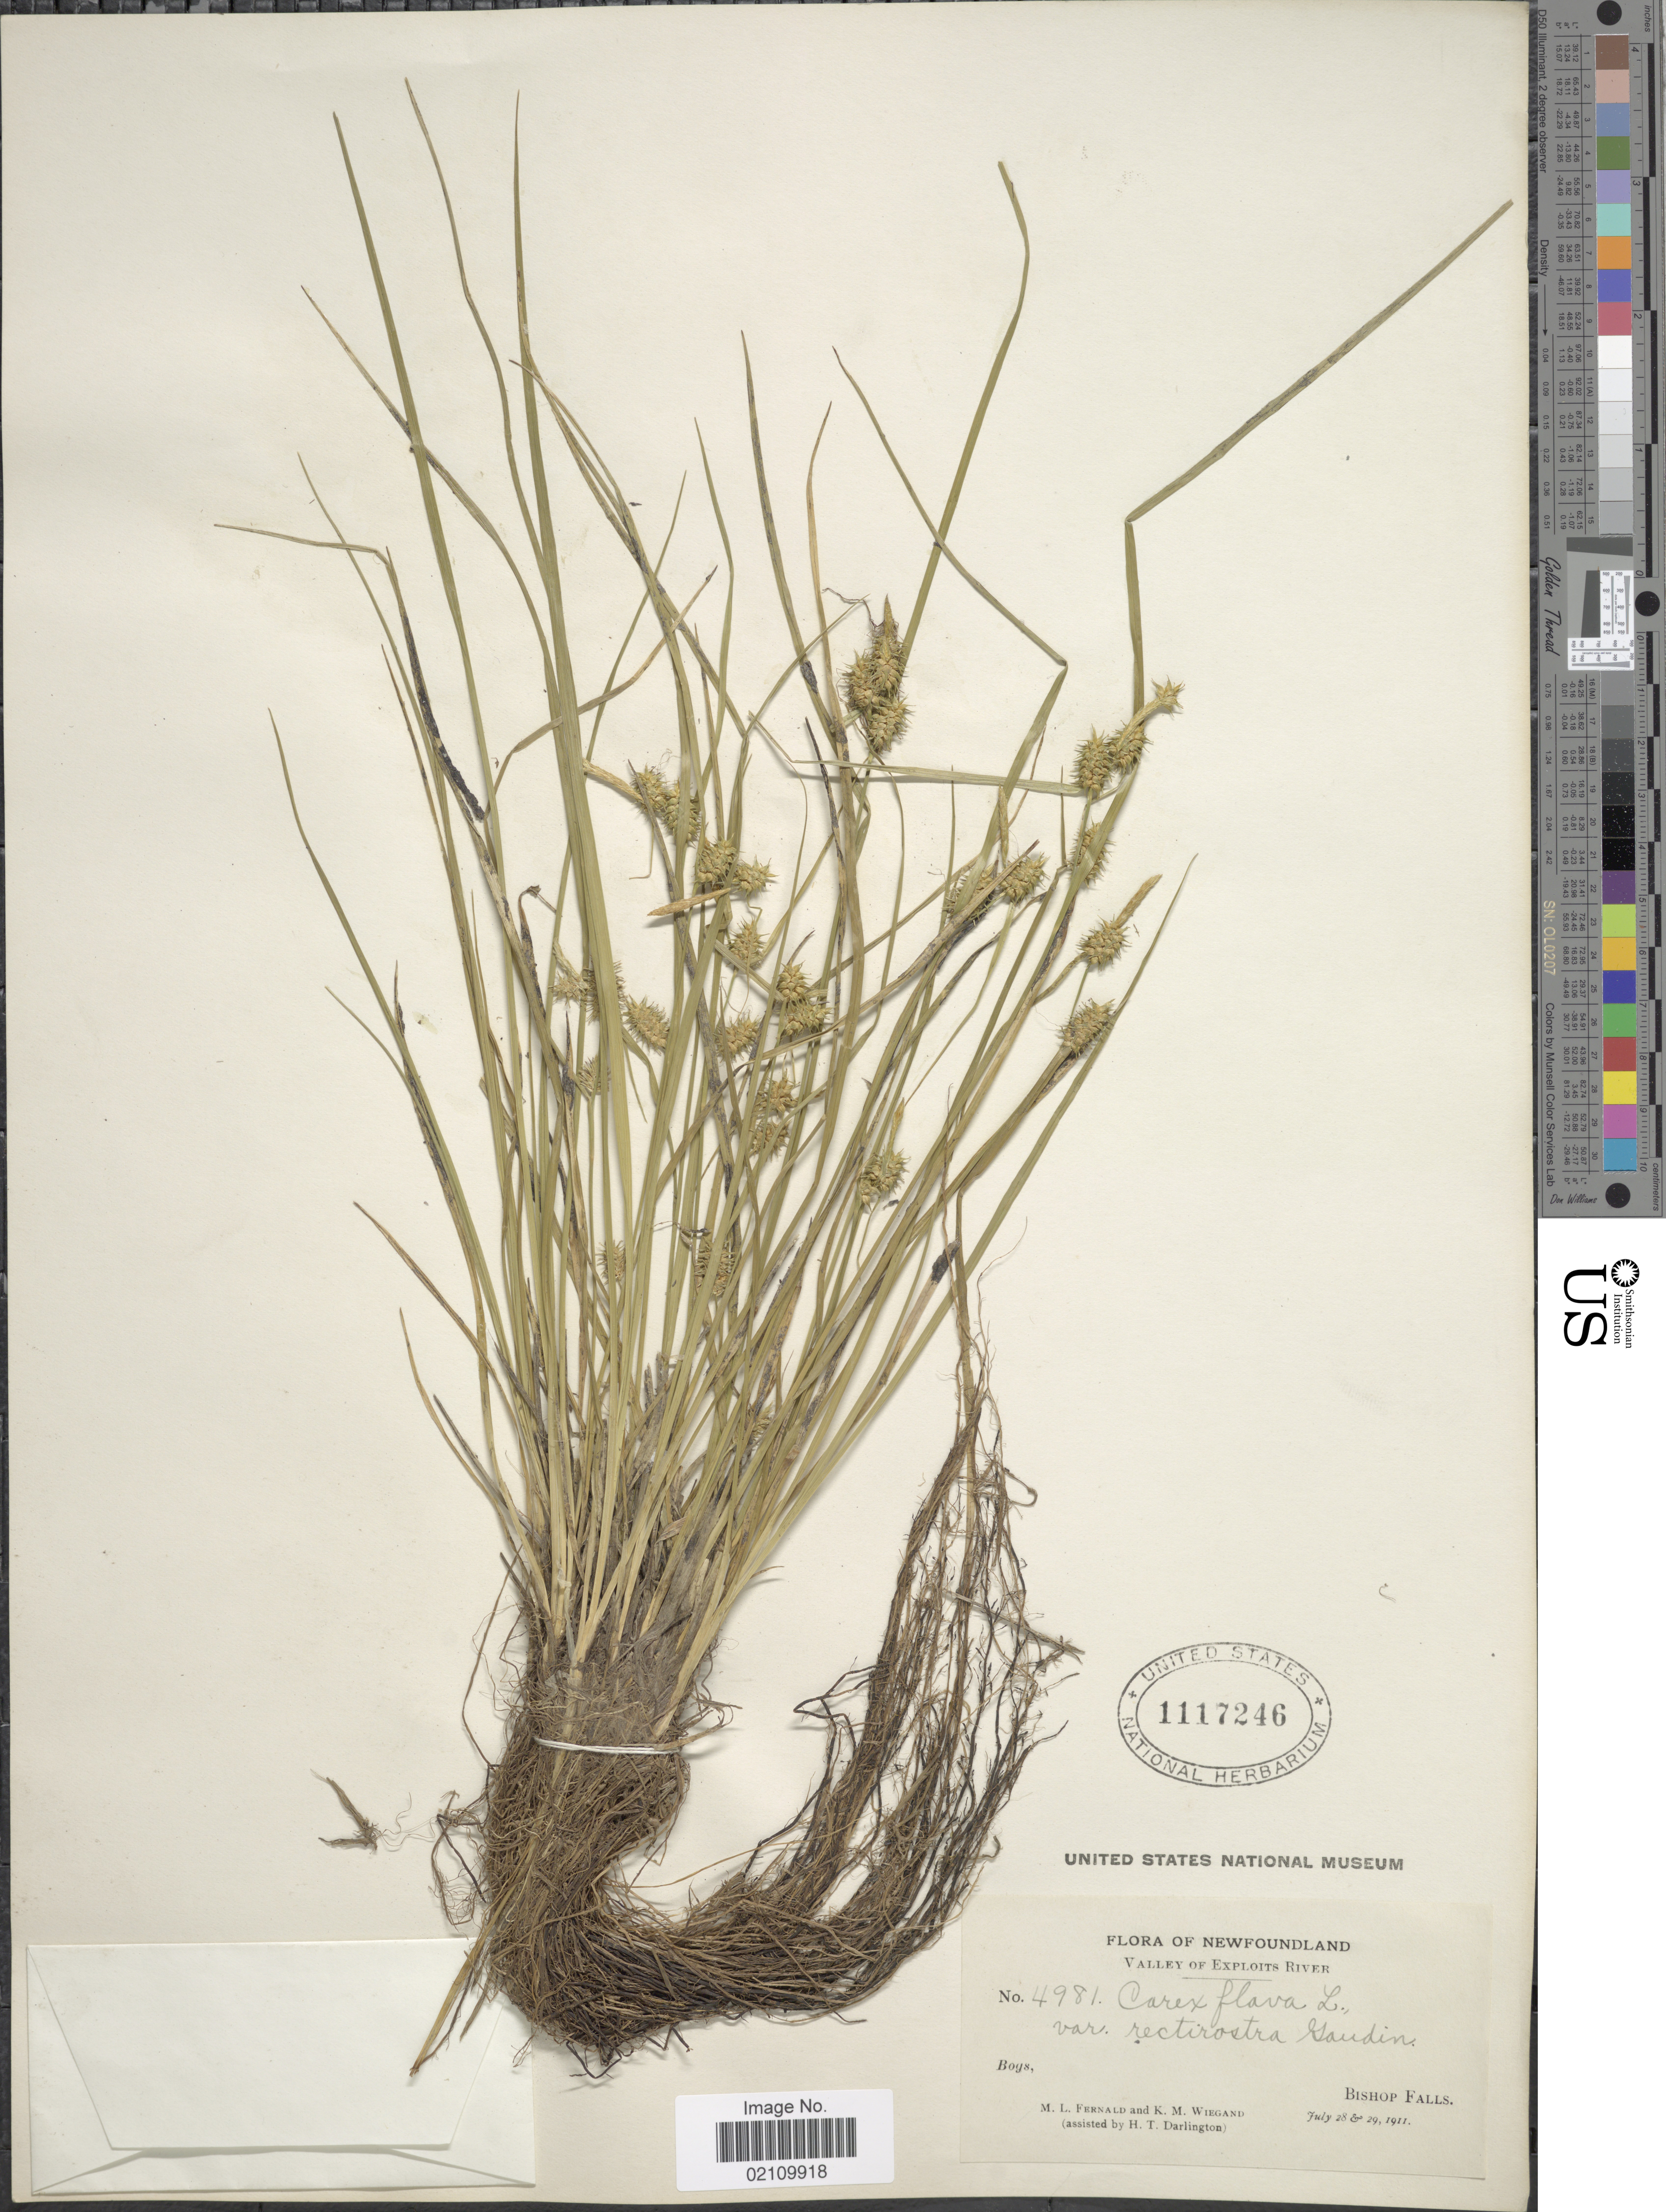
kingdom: Plantae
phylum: Tracheophyta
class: Liliopsida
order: Poales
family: Cyperaceae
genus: Carex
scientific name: Carex flava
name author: L.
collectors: M. L. Fernald, K. M. Wiegand & H. Darlington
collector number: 4981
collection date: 1911-07-28/1911-07-29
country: Canada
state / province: Newfoundland and Labrador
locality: Valley of Exploits River. Bogs, Bishop Falls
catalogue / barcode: US 1117246